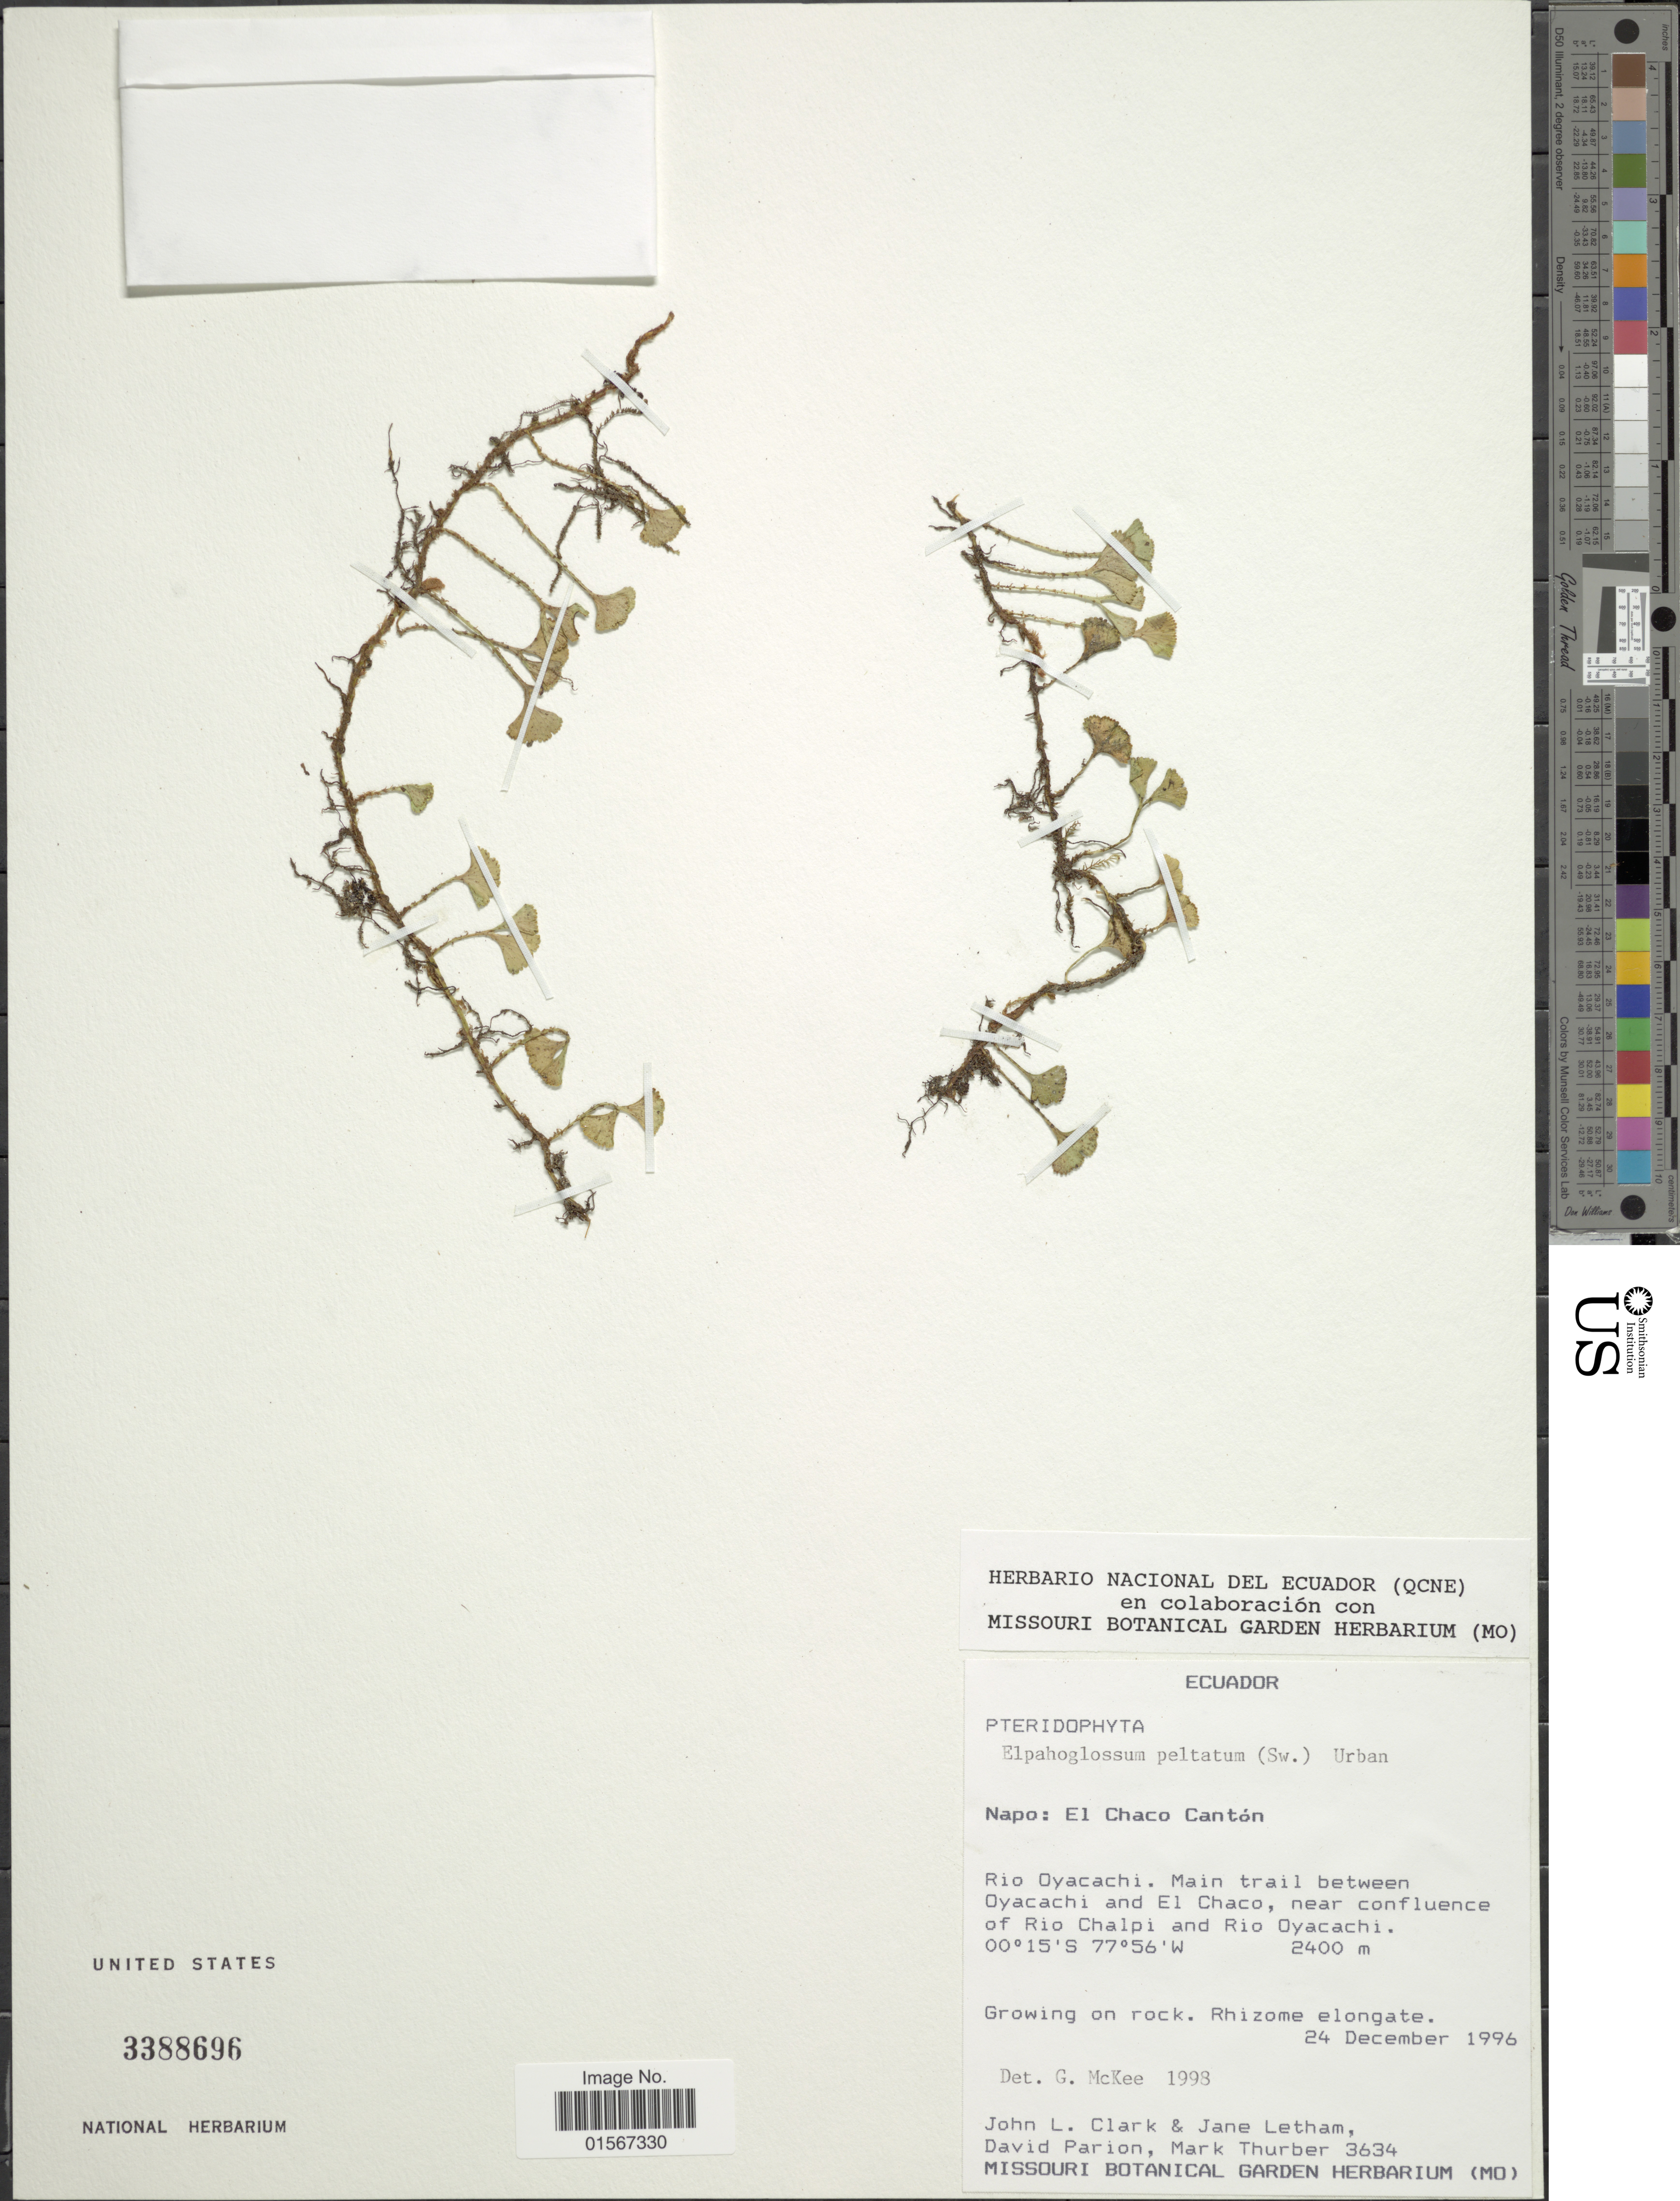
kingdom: Plantae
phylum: Tracheophyta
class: Polypodiopsida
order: Polypodiales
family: Dryopteridaceae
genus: Elaphoglossum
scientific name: Elaphoglossum peltatum f. flabellatum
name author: (Humb. & Bonpl. ex Willd.) Mickel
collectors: J. L. Clark, J. Letham, D. Parion & M. Thurber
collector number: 3634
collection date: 1996-12-24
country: Ecuador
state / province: Napo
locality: Ecuador, Napo: El Choco Cantón, Rio Oyacachi, Main trail between Oyacachi and El Chaco, near confluence of Rio CHalpi and Rio Oyacachi.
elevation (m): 2400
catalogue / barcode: US 3388696